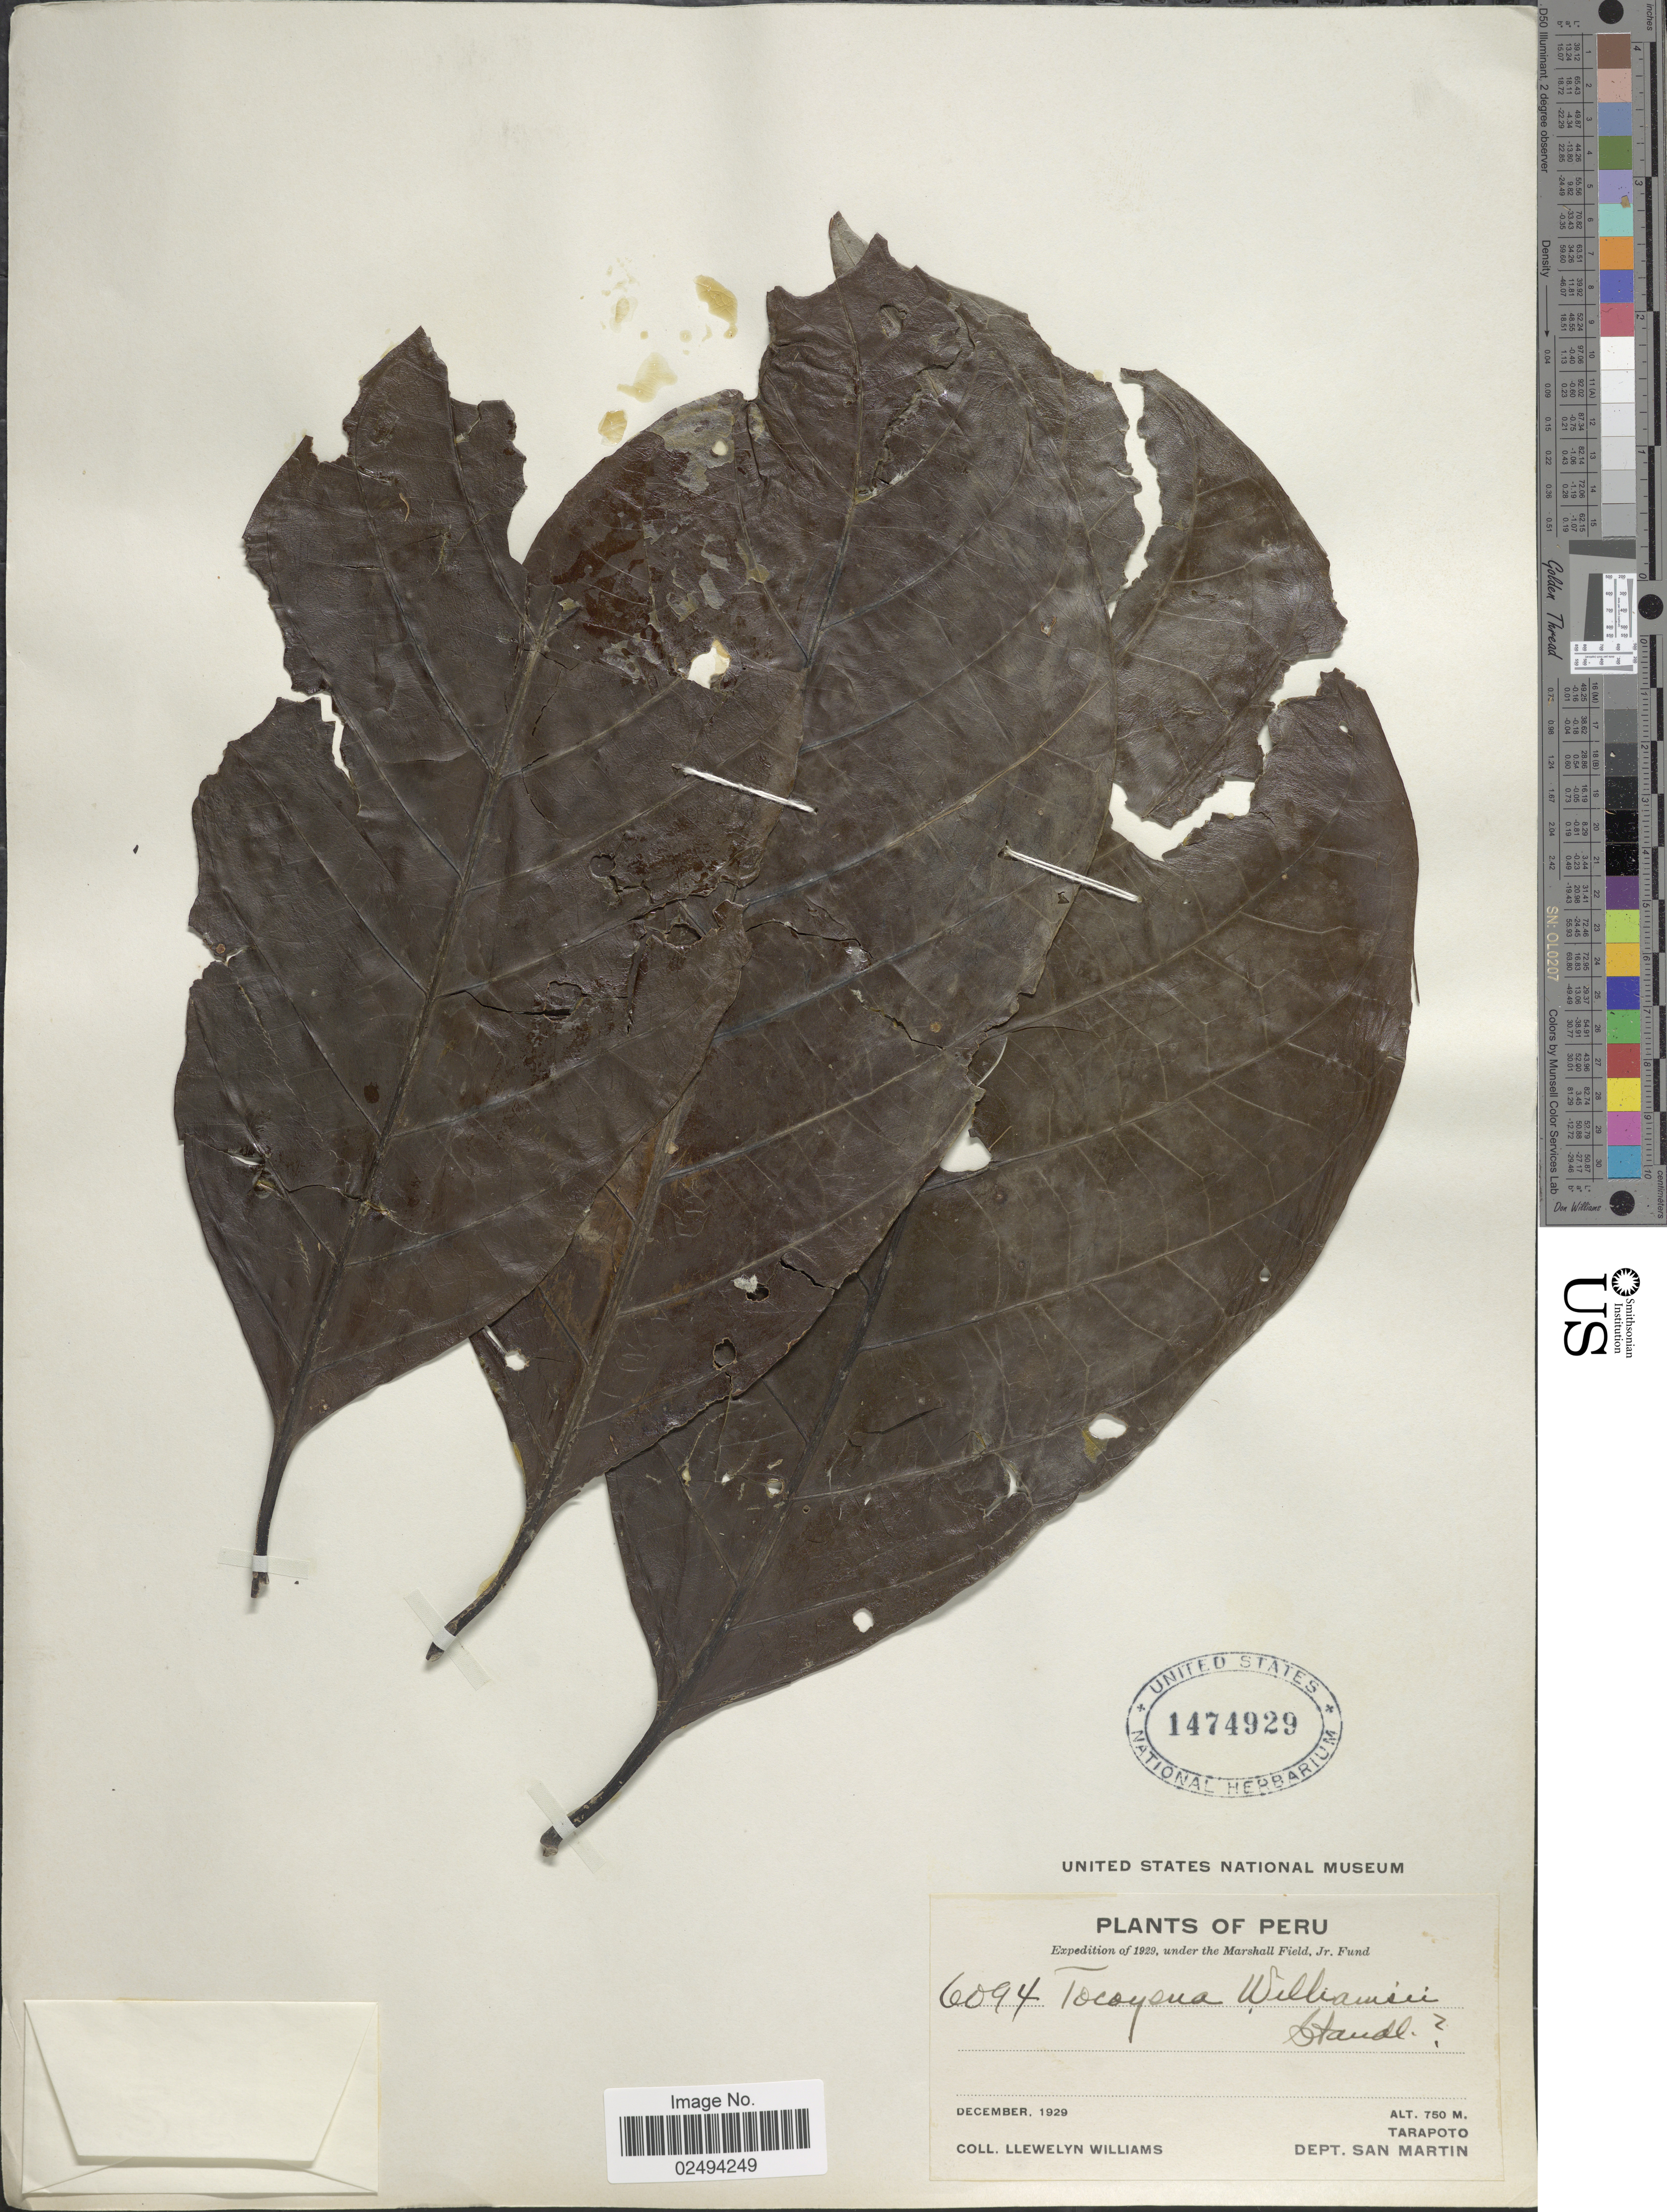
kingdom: Plantae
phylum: Tracheophyta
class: Magnoliopsida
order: Gentianales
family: Rubiaceae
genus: Tocoyena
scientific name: Tocoyena williamsii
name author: Standl.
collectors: Ll. Williams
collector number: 6094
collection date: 1929-12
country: Peru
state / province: San Martín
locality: Tarapoto, Dept. San Martin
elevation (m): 750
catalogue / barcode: US 1474929